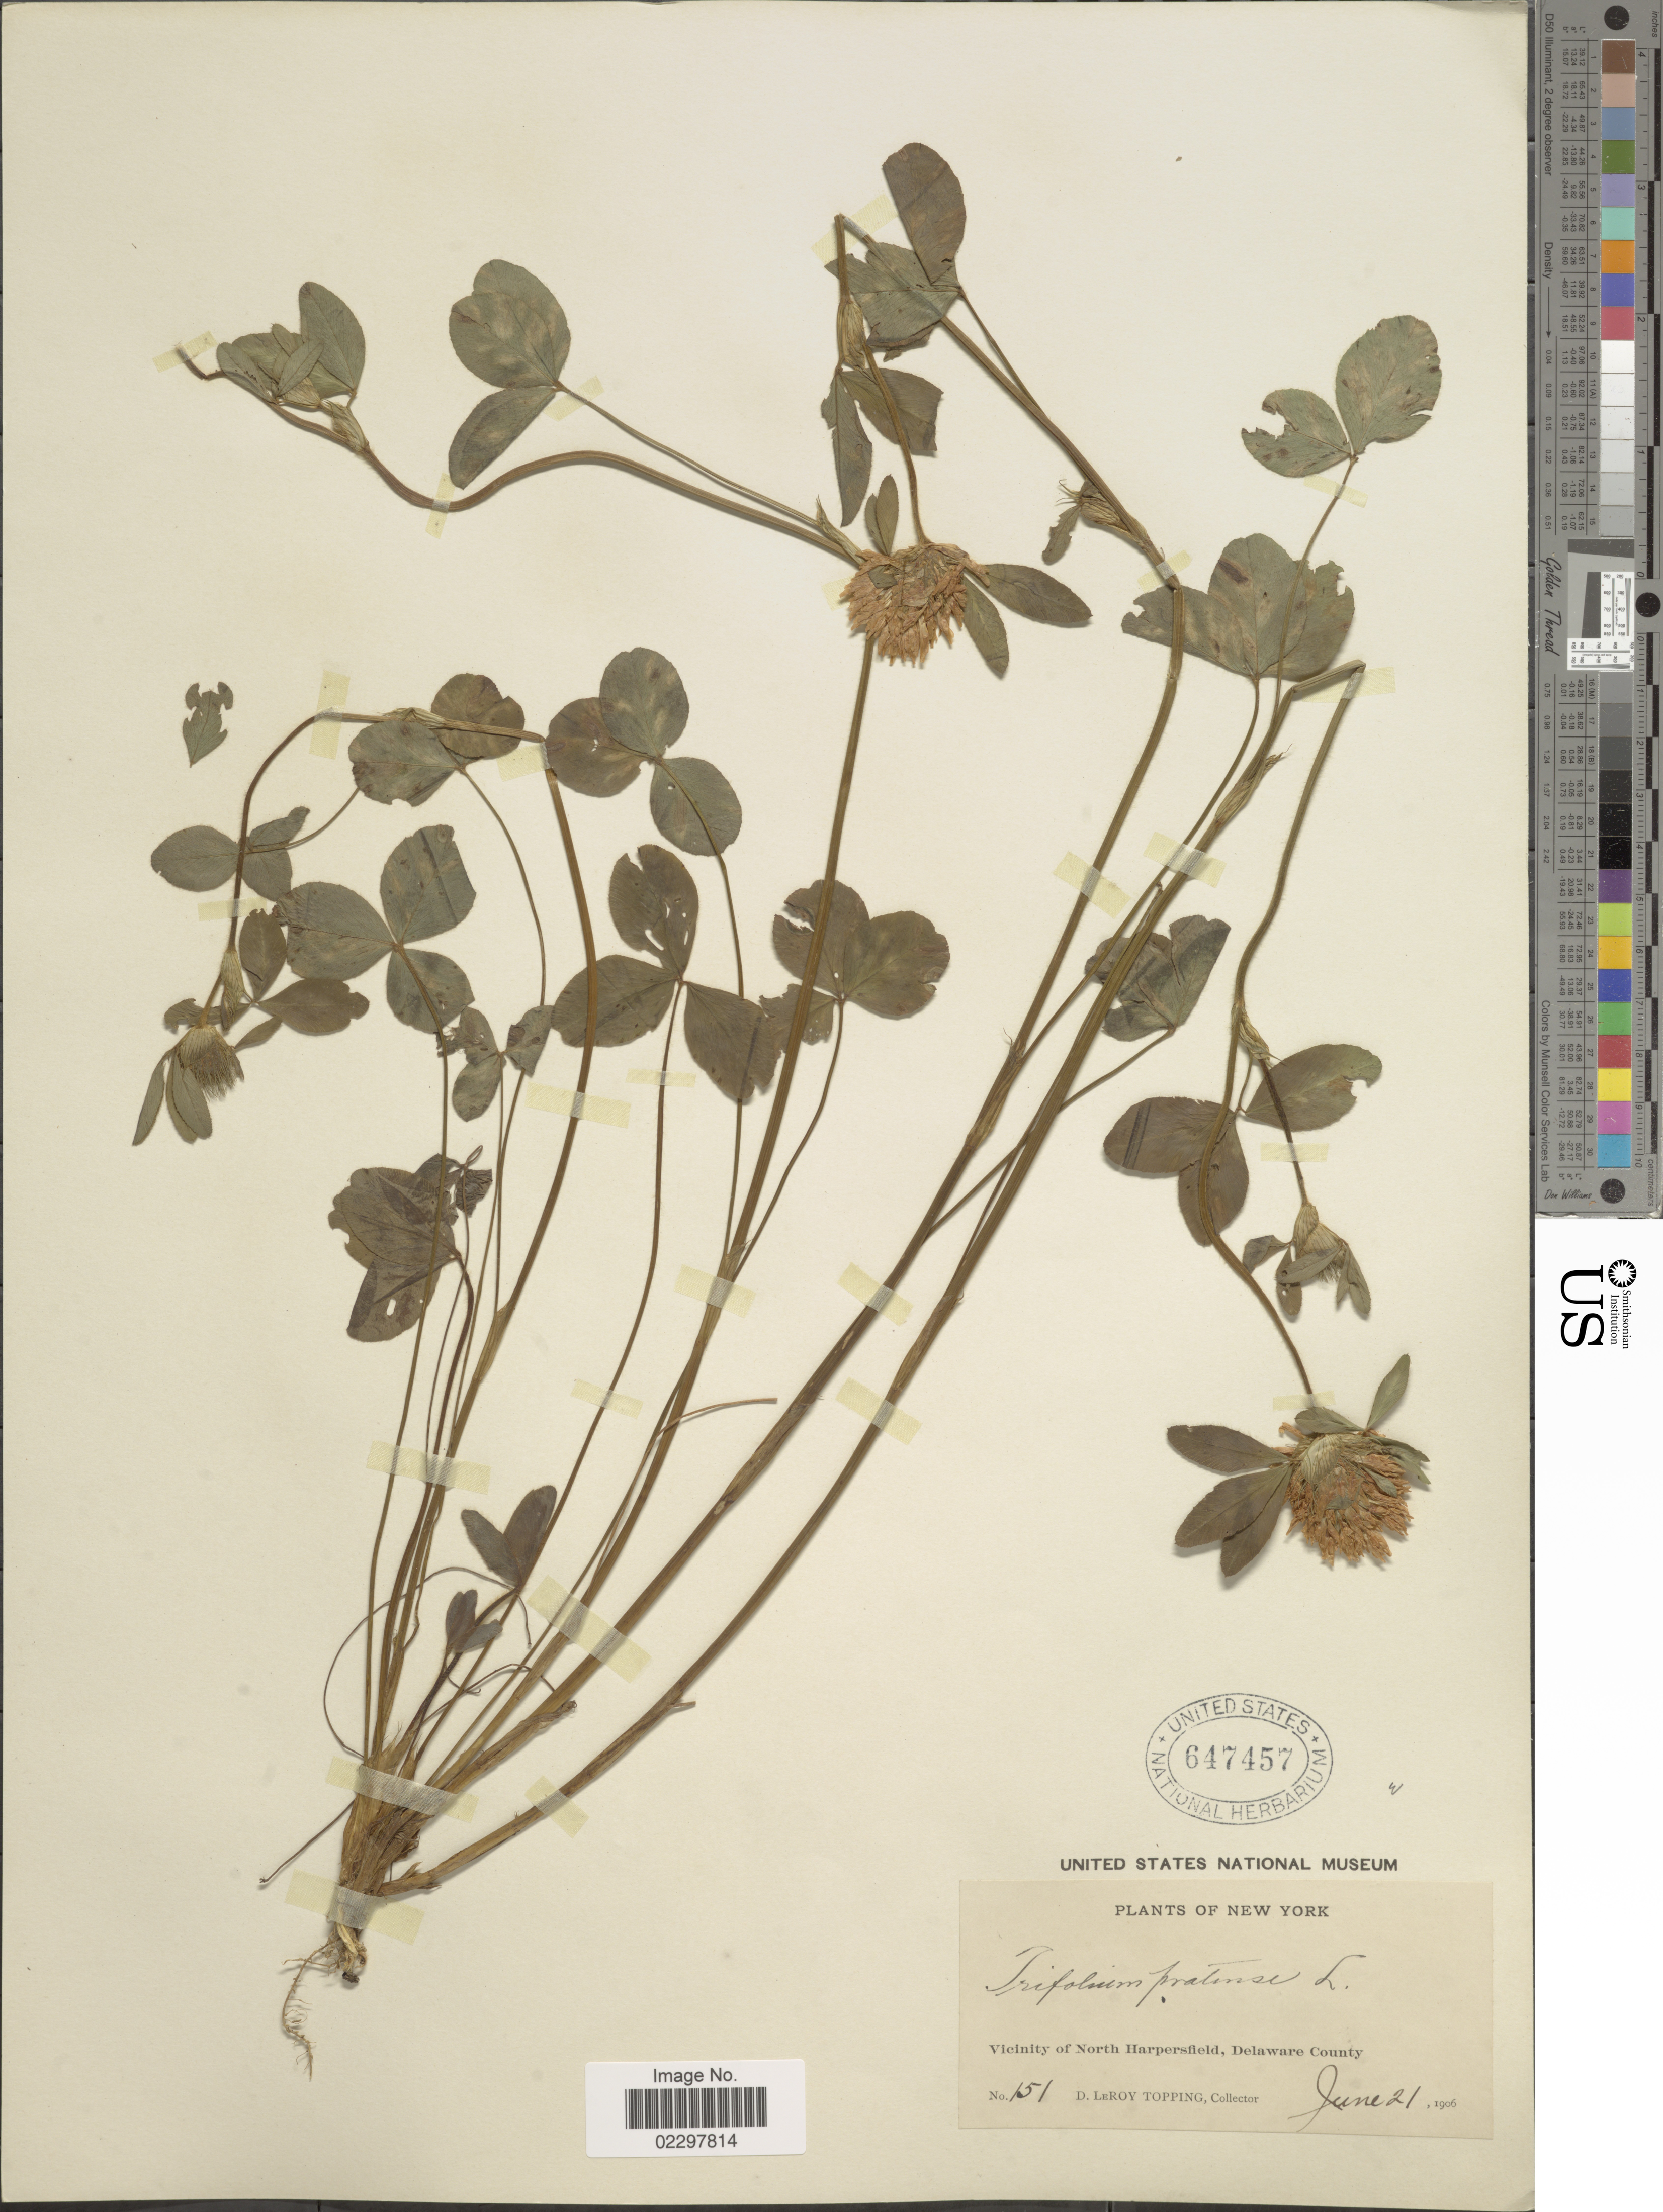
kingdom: Plantae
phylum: Tracheophyta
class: Magnoliopsida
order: Fabales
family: Fabaceae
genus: Trifolium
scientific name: Trifolium pratense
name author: L.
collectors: D. L. Topping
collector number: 151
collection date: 1906-06-21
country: United States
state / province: New York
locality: Vicinity of North Harpersfield, Delaware County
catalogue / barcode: US 647457